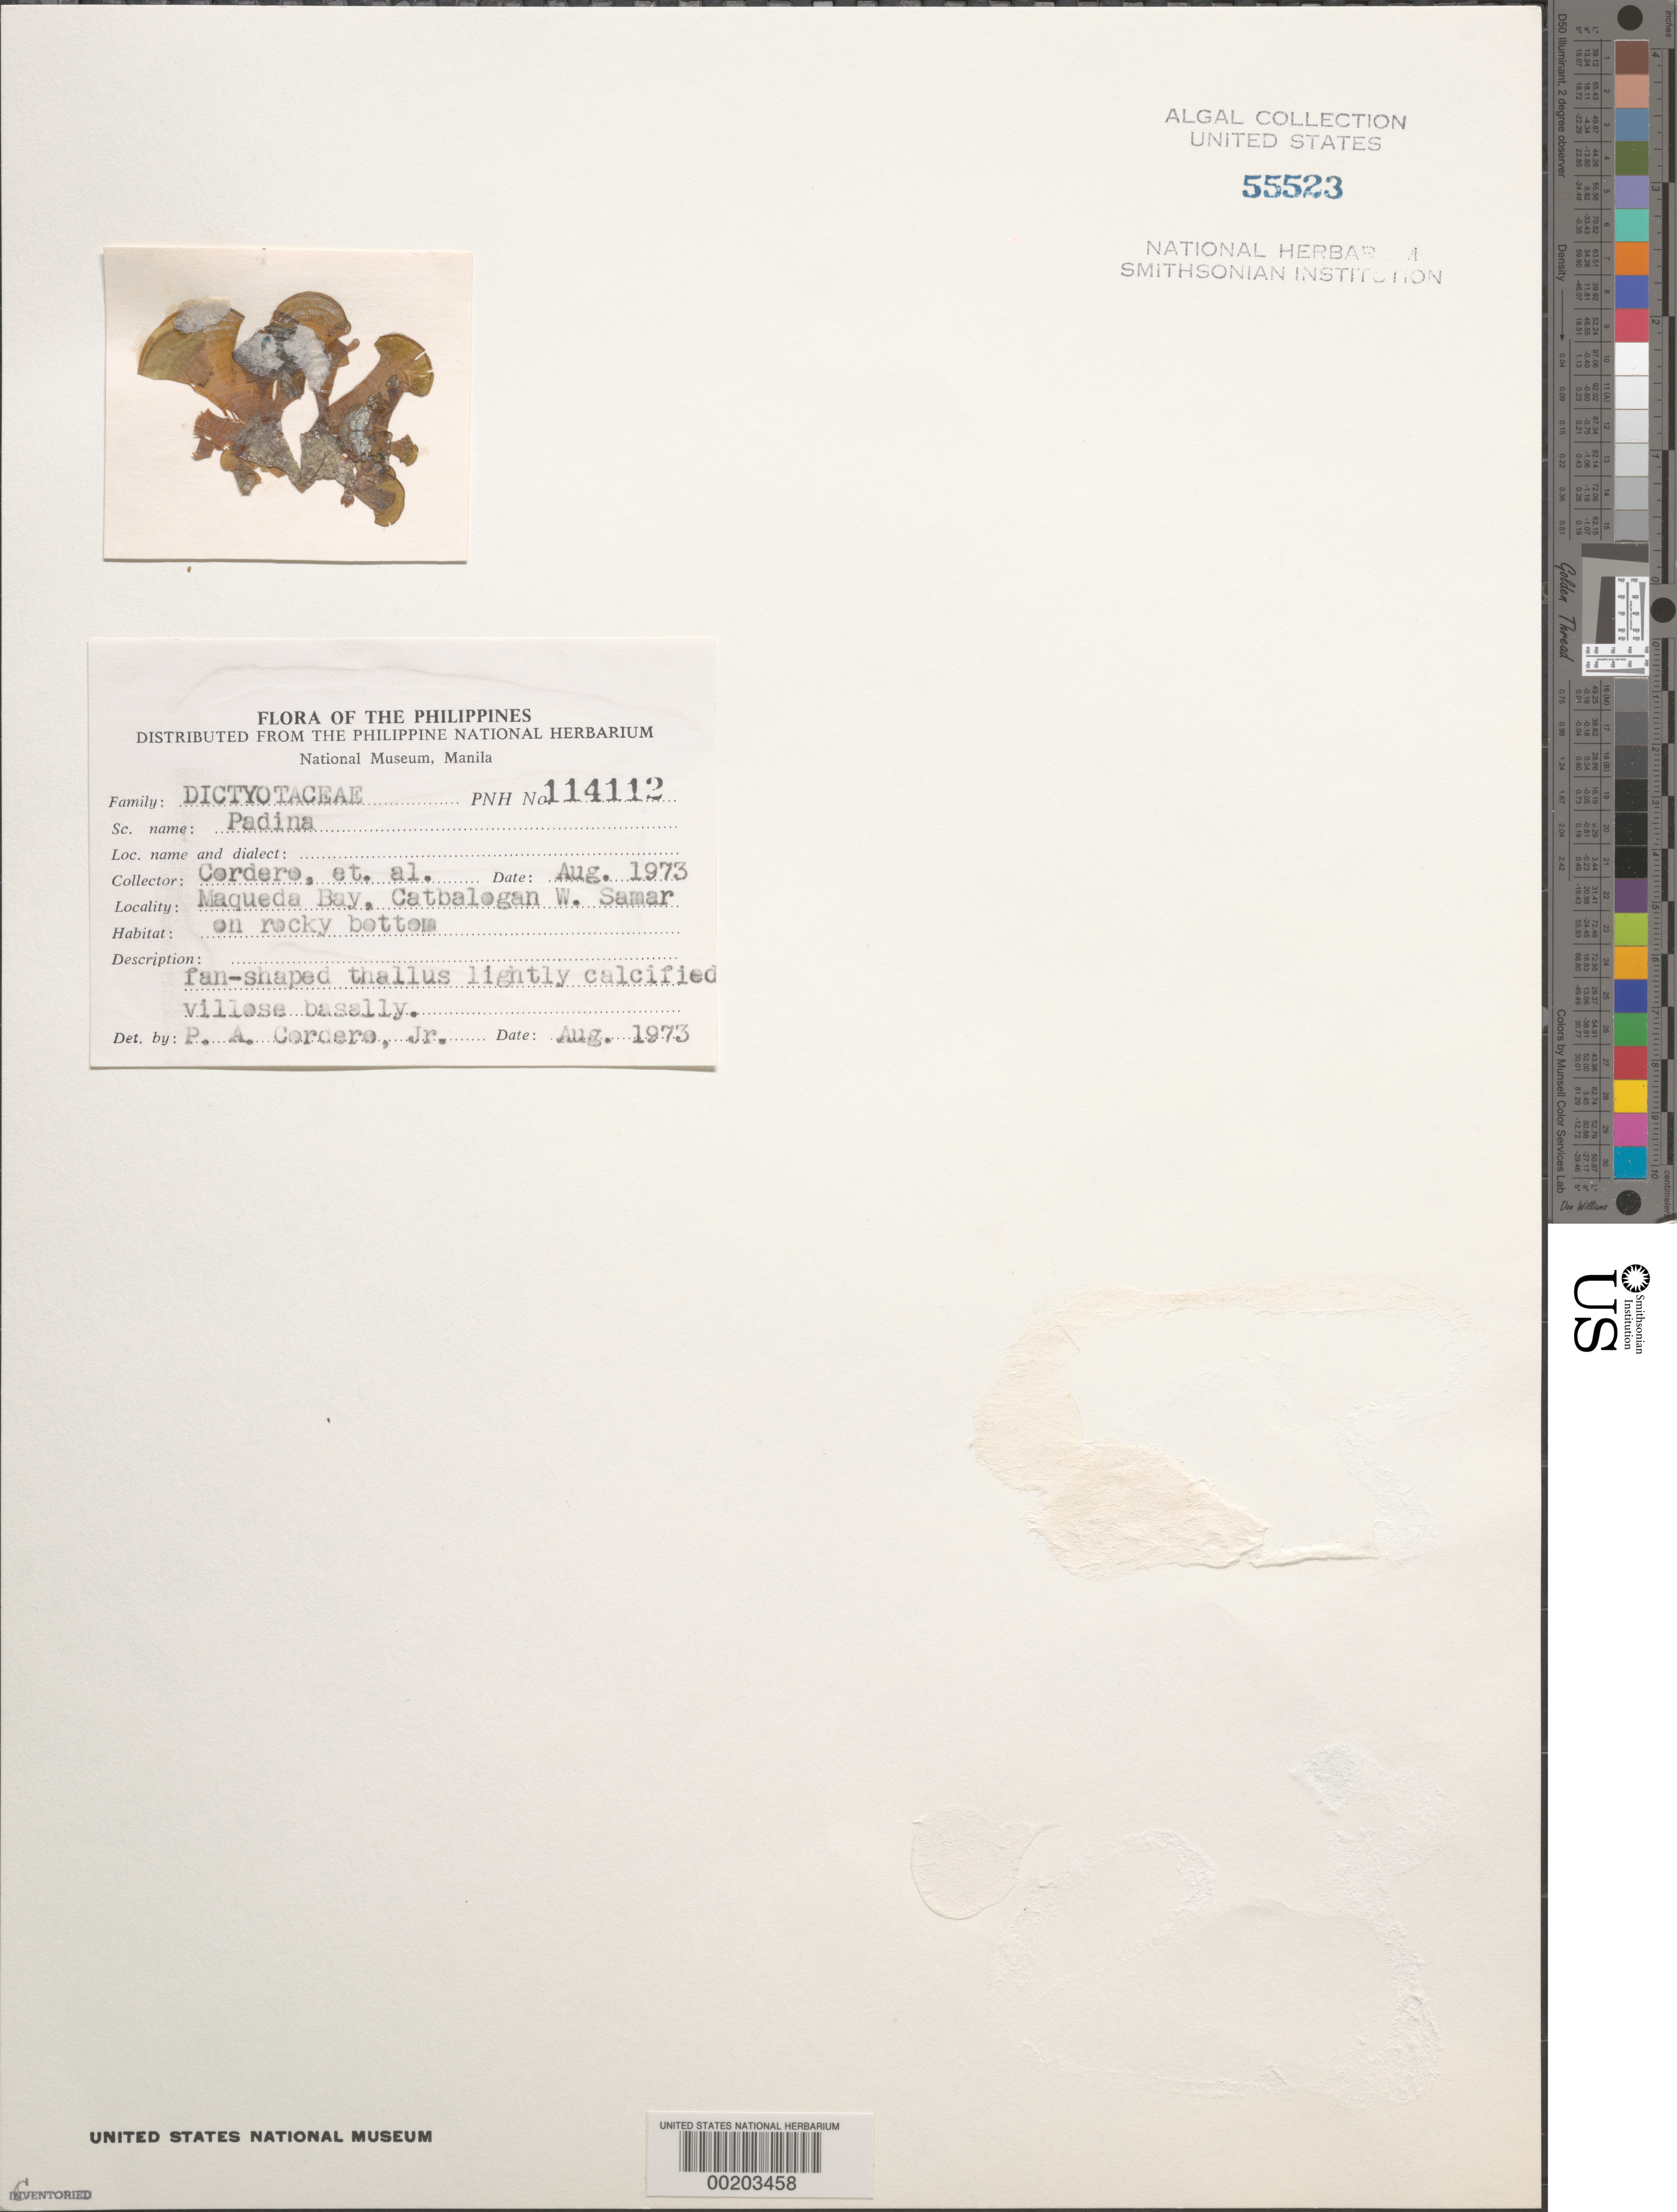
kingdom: Chromista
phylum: Ochrophyta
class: Phaeophyceae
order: Dictyotales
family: Dictyotaceae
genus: Padina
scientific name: Padina sp.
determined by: Cordero, P. A., Jr.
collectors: P. A. Cordero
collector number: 114112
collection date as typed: Aug 1973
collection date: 1973-08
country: Philippines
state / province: Eastern Visayas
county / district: Western Samar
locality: Maqueda bay, catbalogan, west samar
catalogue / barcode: US 55523